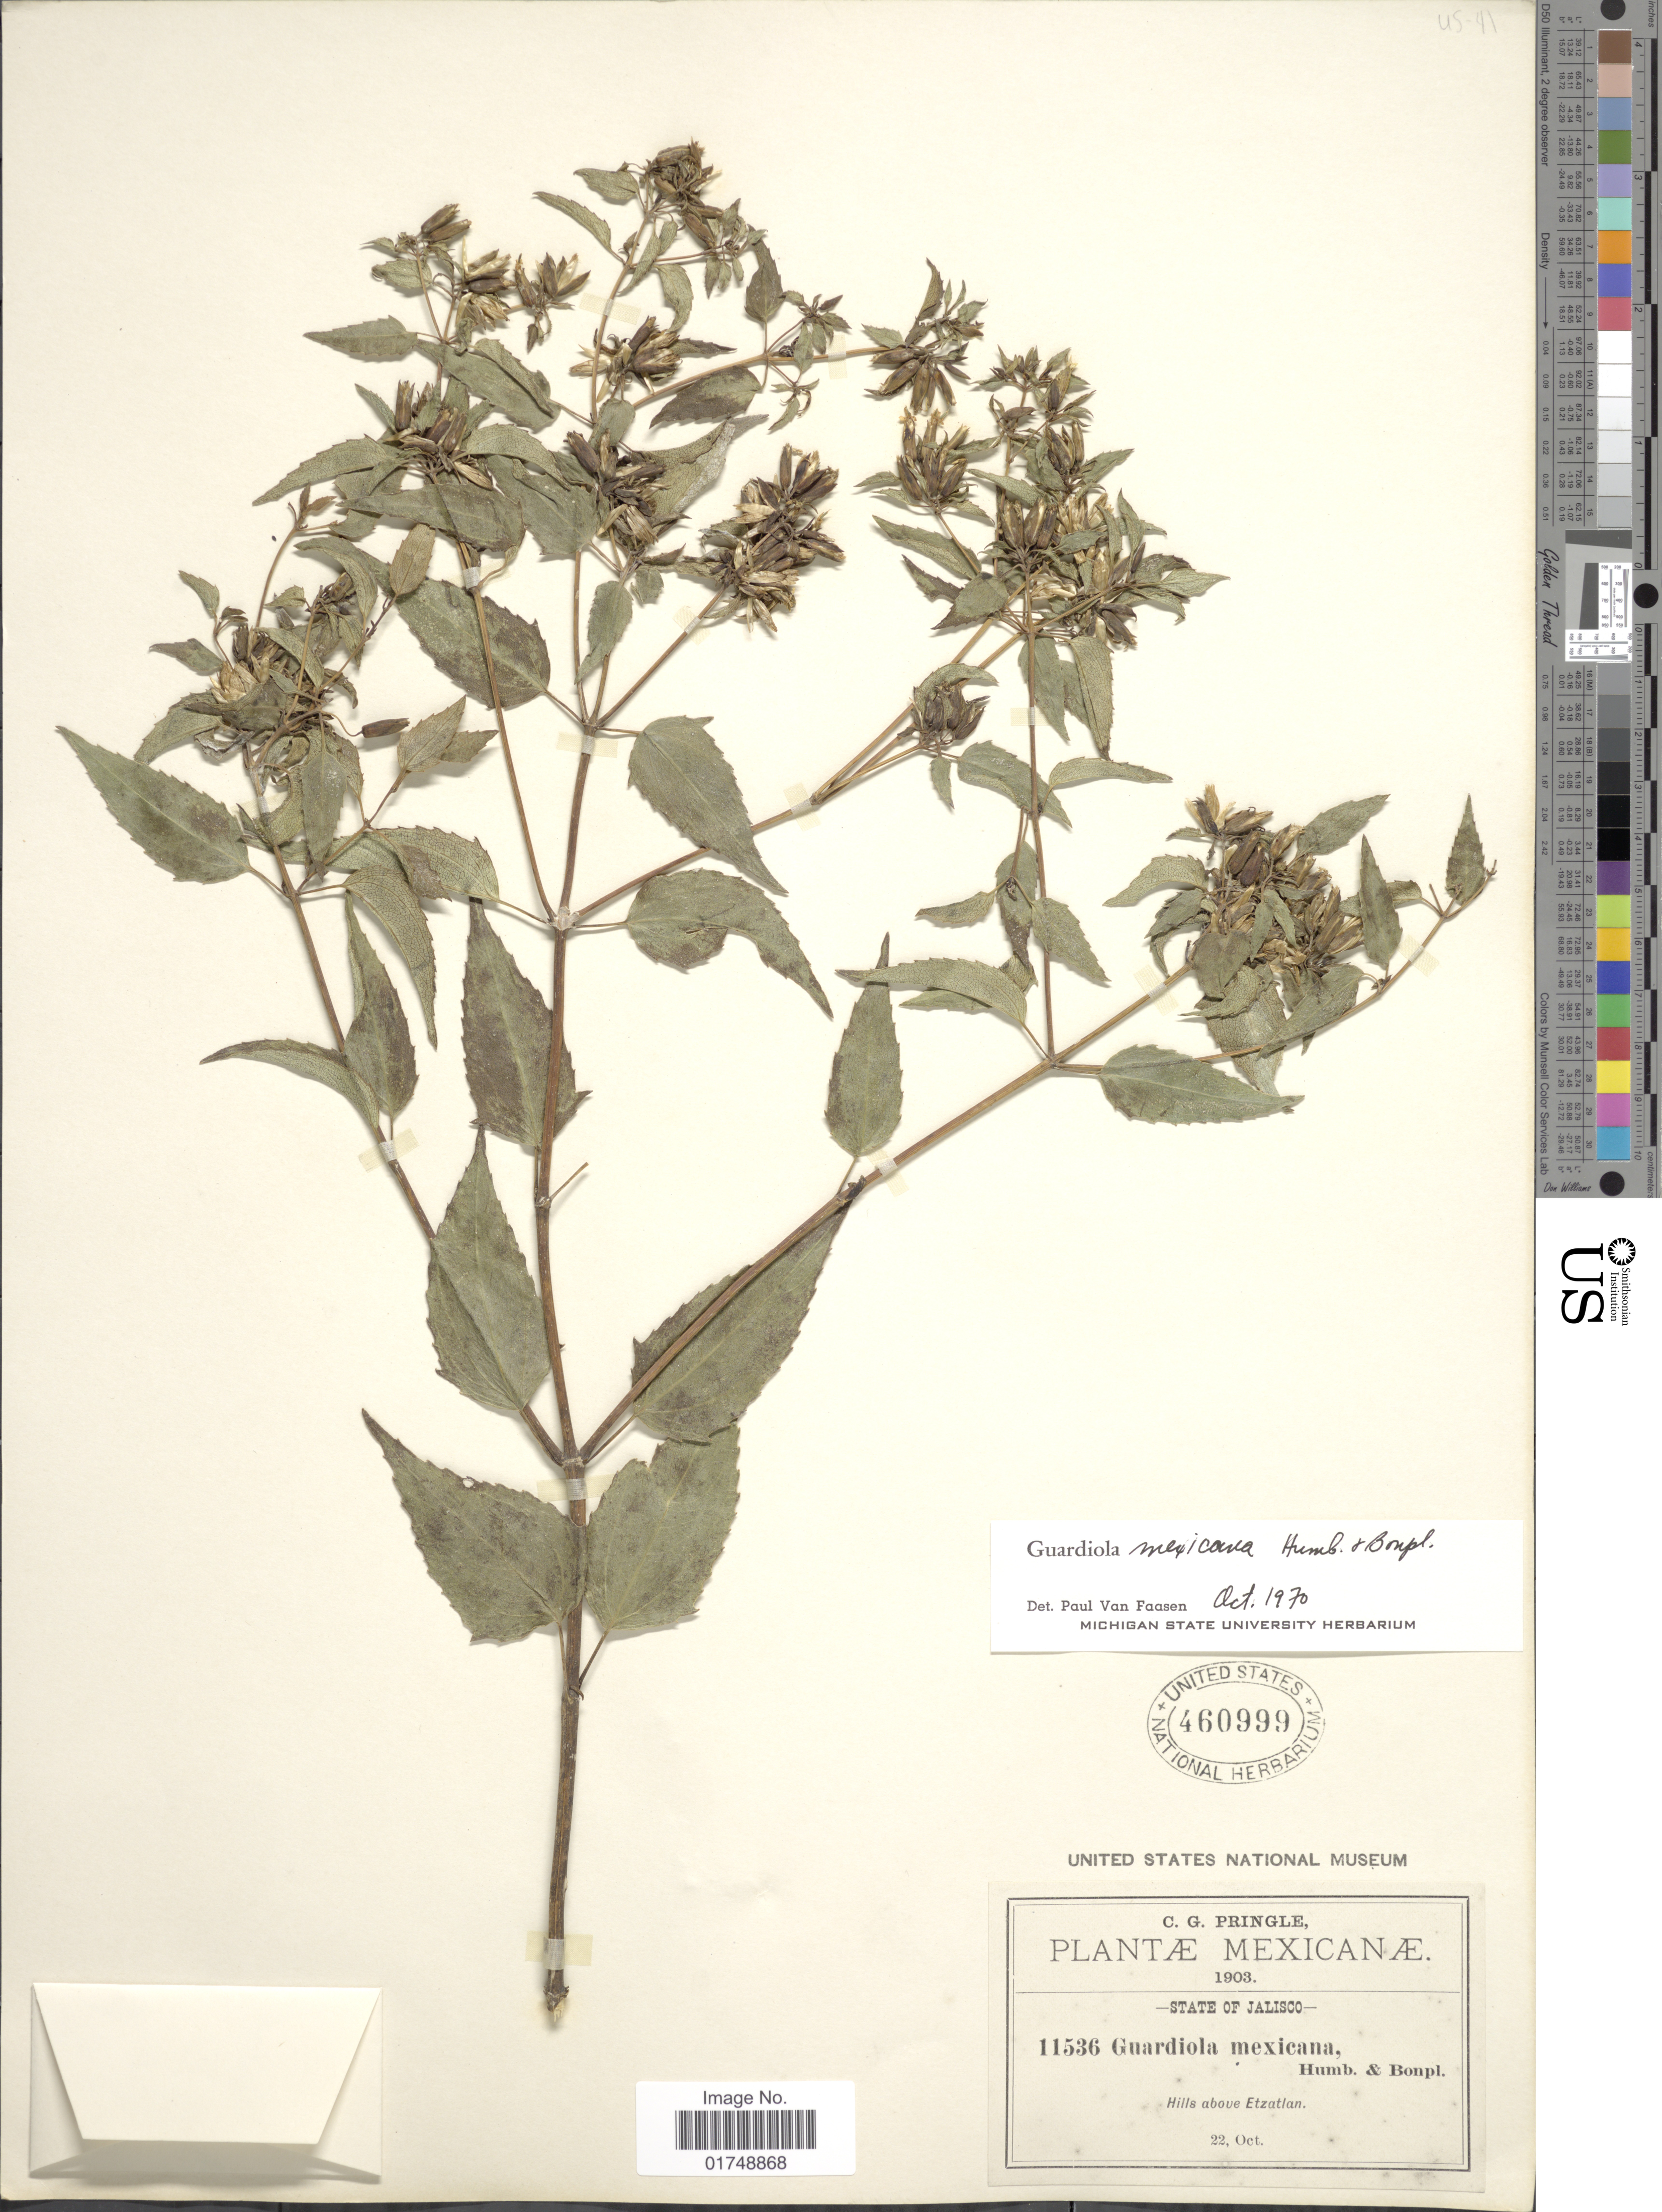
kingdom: Plantae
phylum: Tracheophyta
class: Magnoliopsida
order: Asterales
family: Asteraceae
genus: Guardiola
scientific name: Guardiola mexicana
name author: Humb. & Bonpl.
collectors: C. G. Pringle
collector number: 11536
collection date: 1903-10-22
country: Mexico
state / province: Jalisco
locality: Mexicanae. State of Jalisco. Hills above Etzatlan.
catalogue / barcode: US 460999